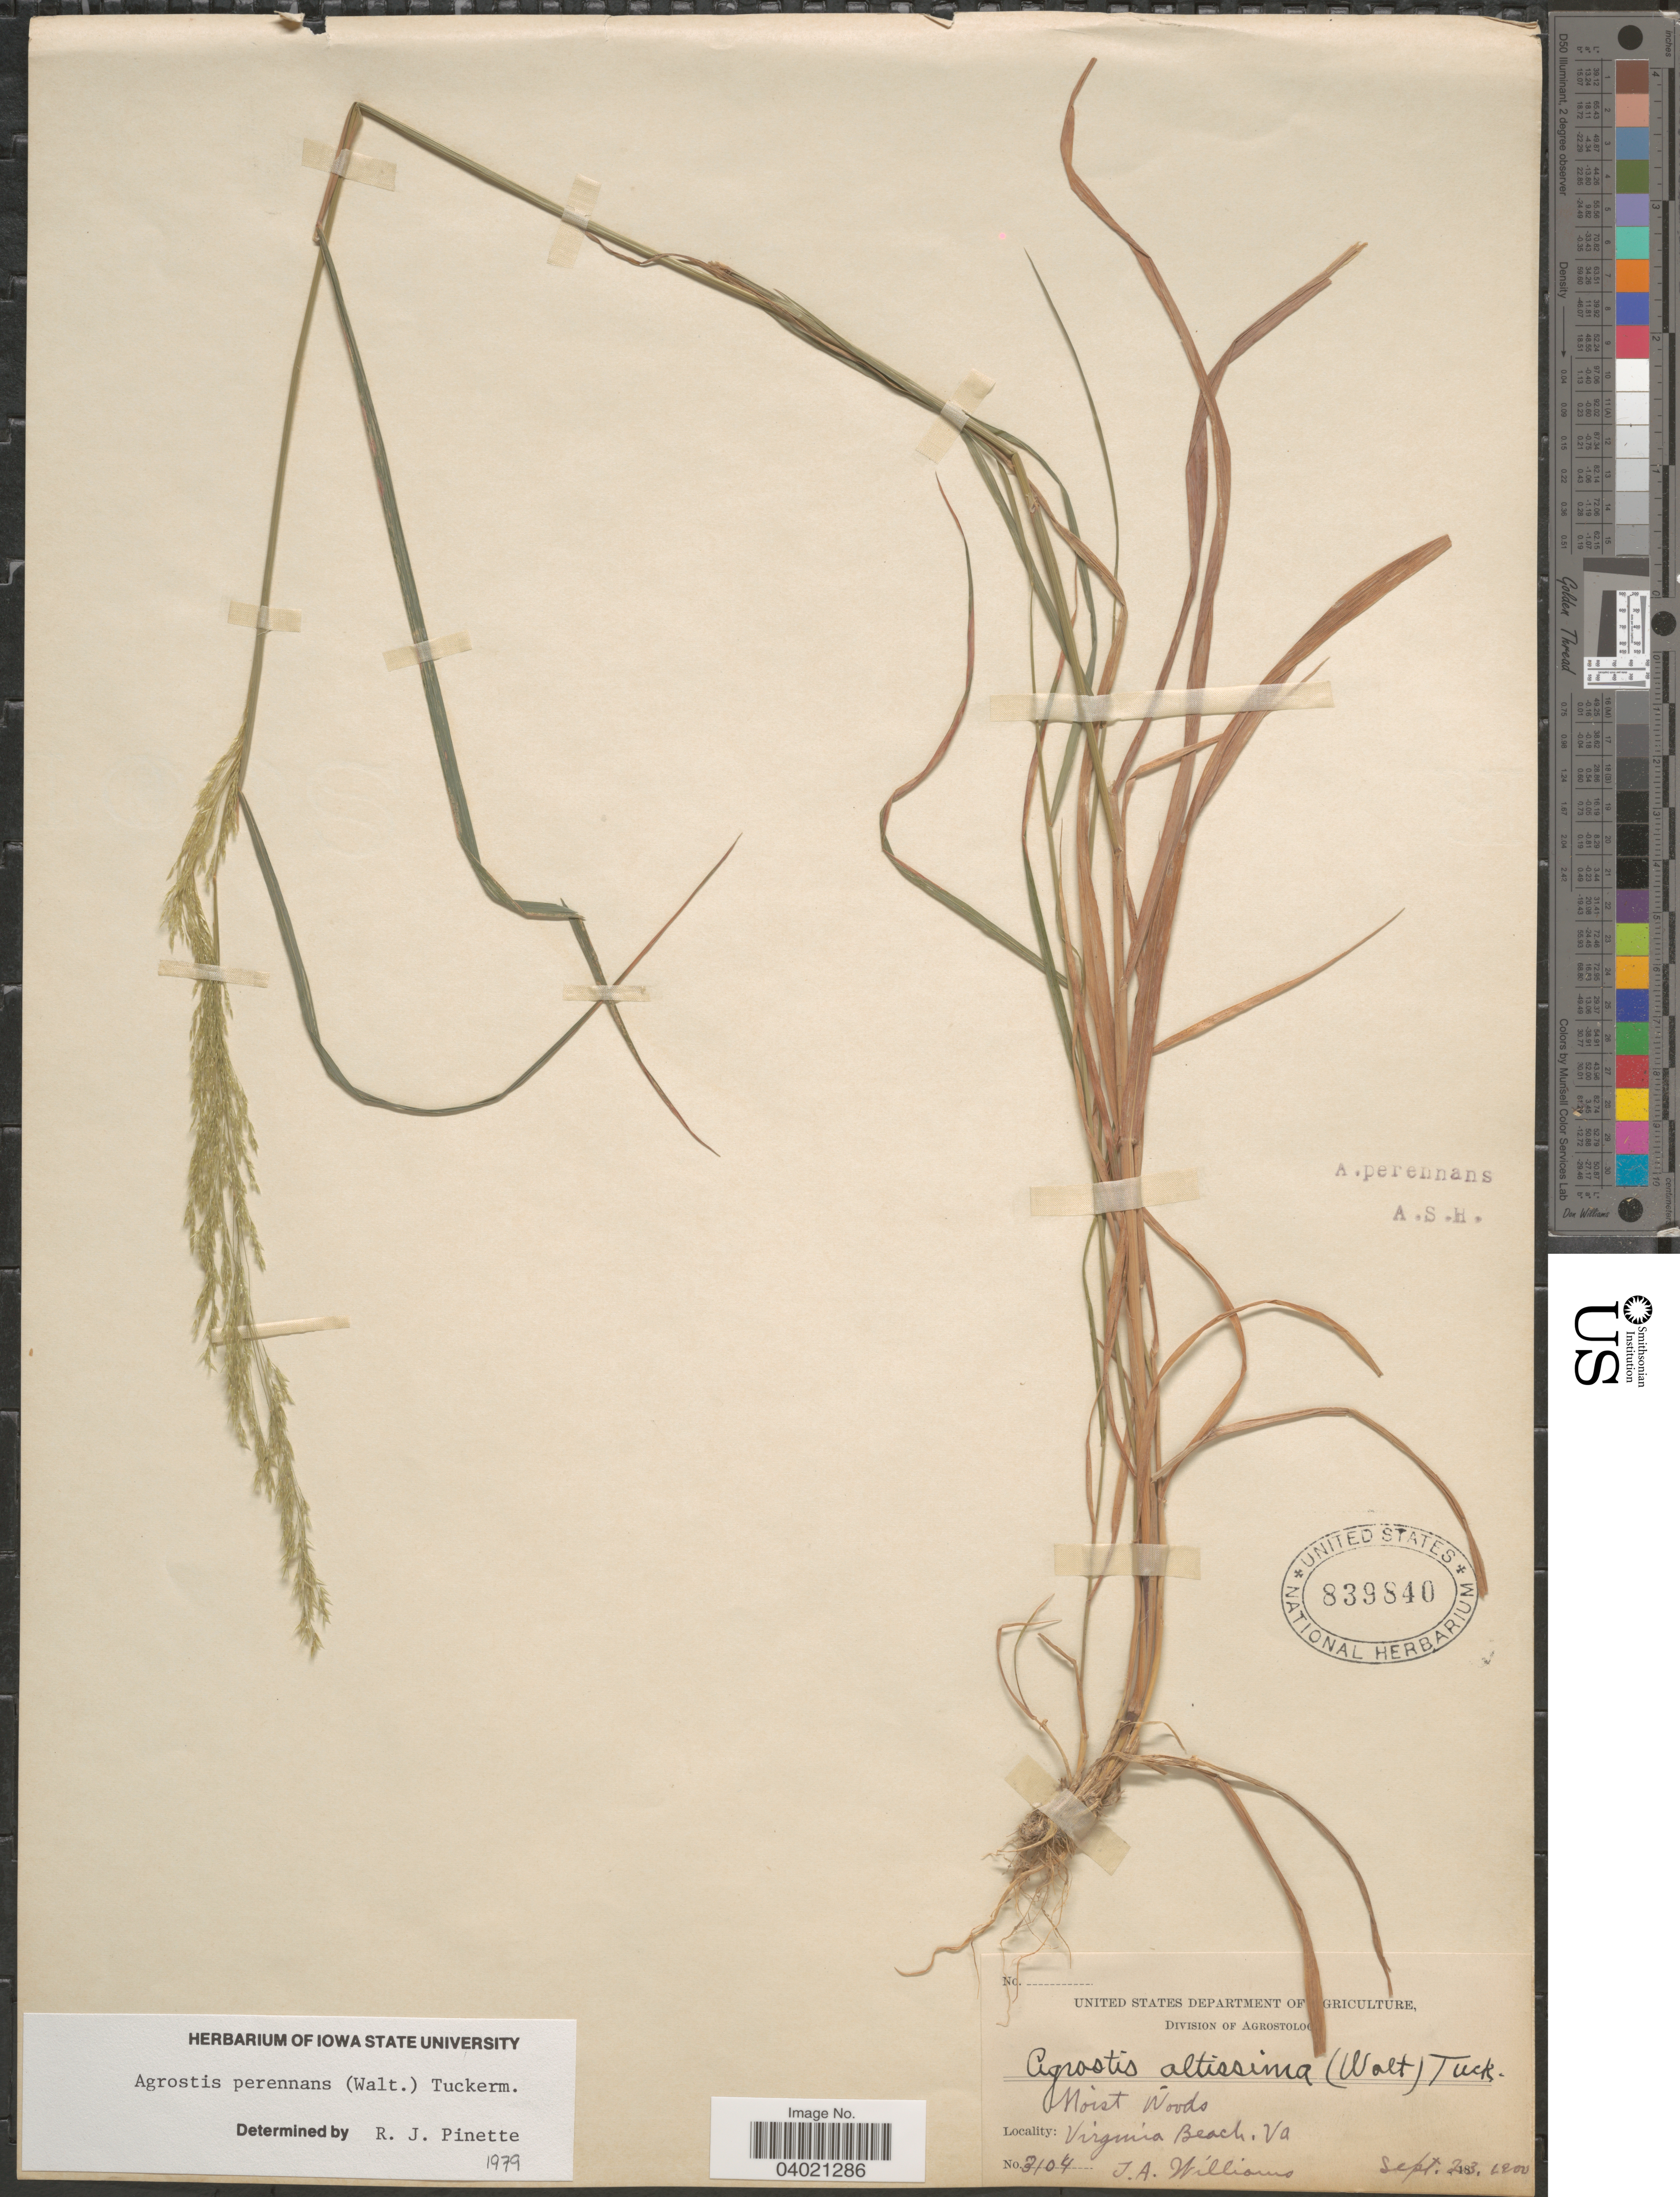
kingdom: Plantae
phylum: Tracheophyta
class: Liliopsida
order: Poales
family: Poaceae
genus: Agrostis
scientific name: Agrostis perennans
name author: (Walter) Tuck.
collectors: T. Williams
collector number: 3104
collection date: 1900-09-23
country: United States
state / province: Virginia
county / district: City of Virginia Beach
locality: Virginia Beach.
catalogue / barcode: US 839840